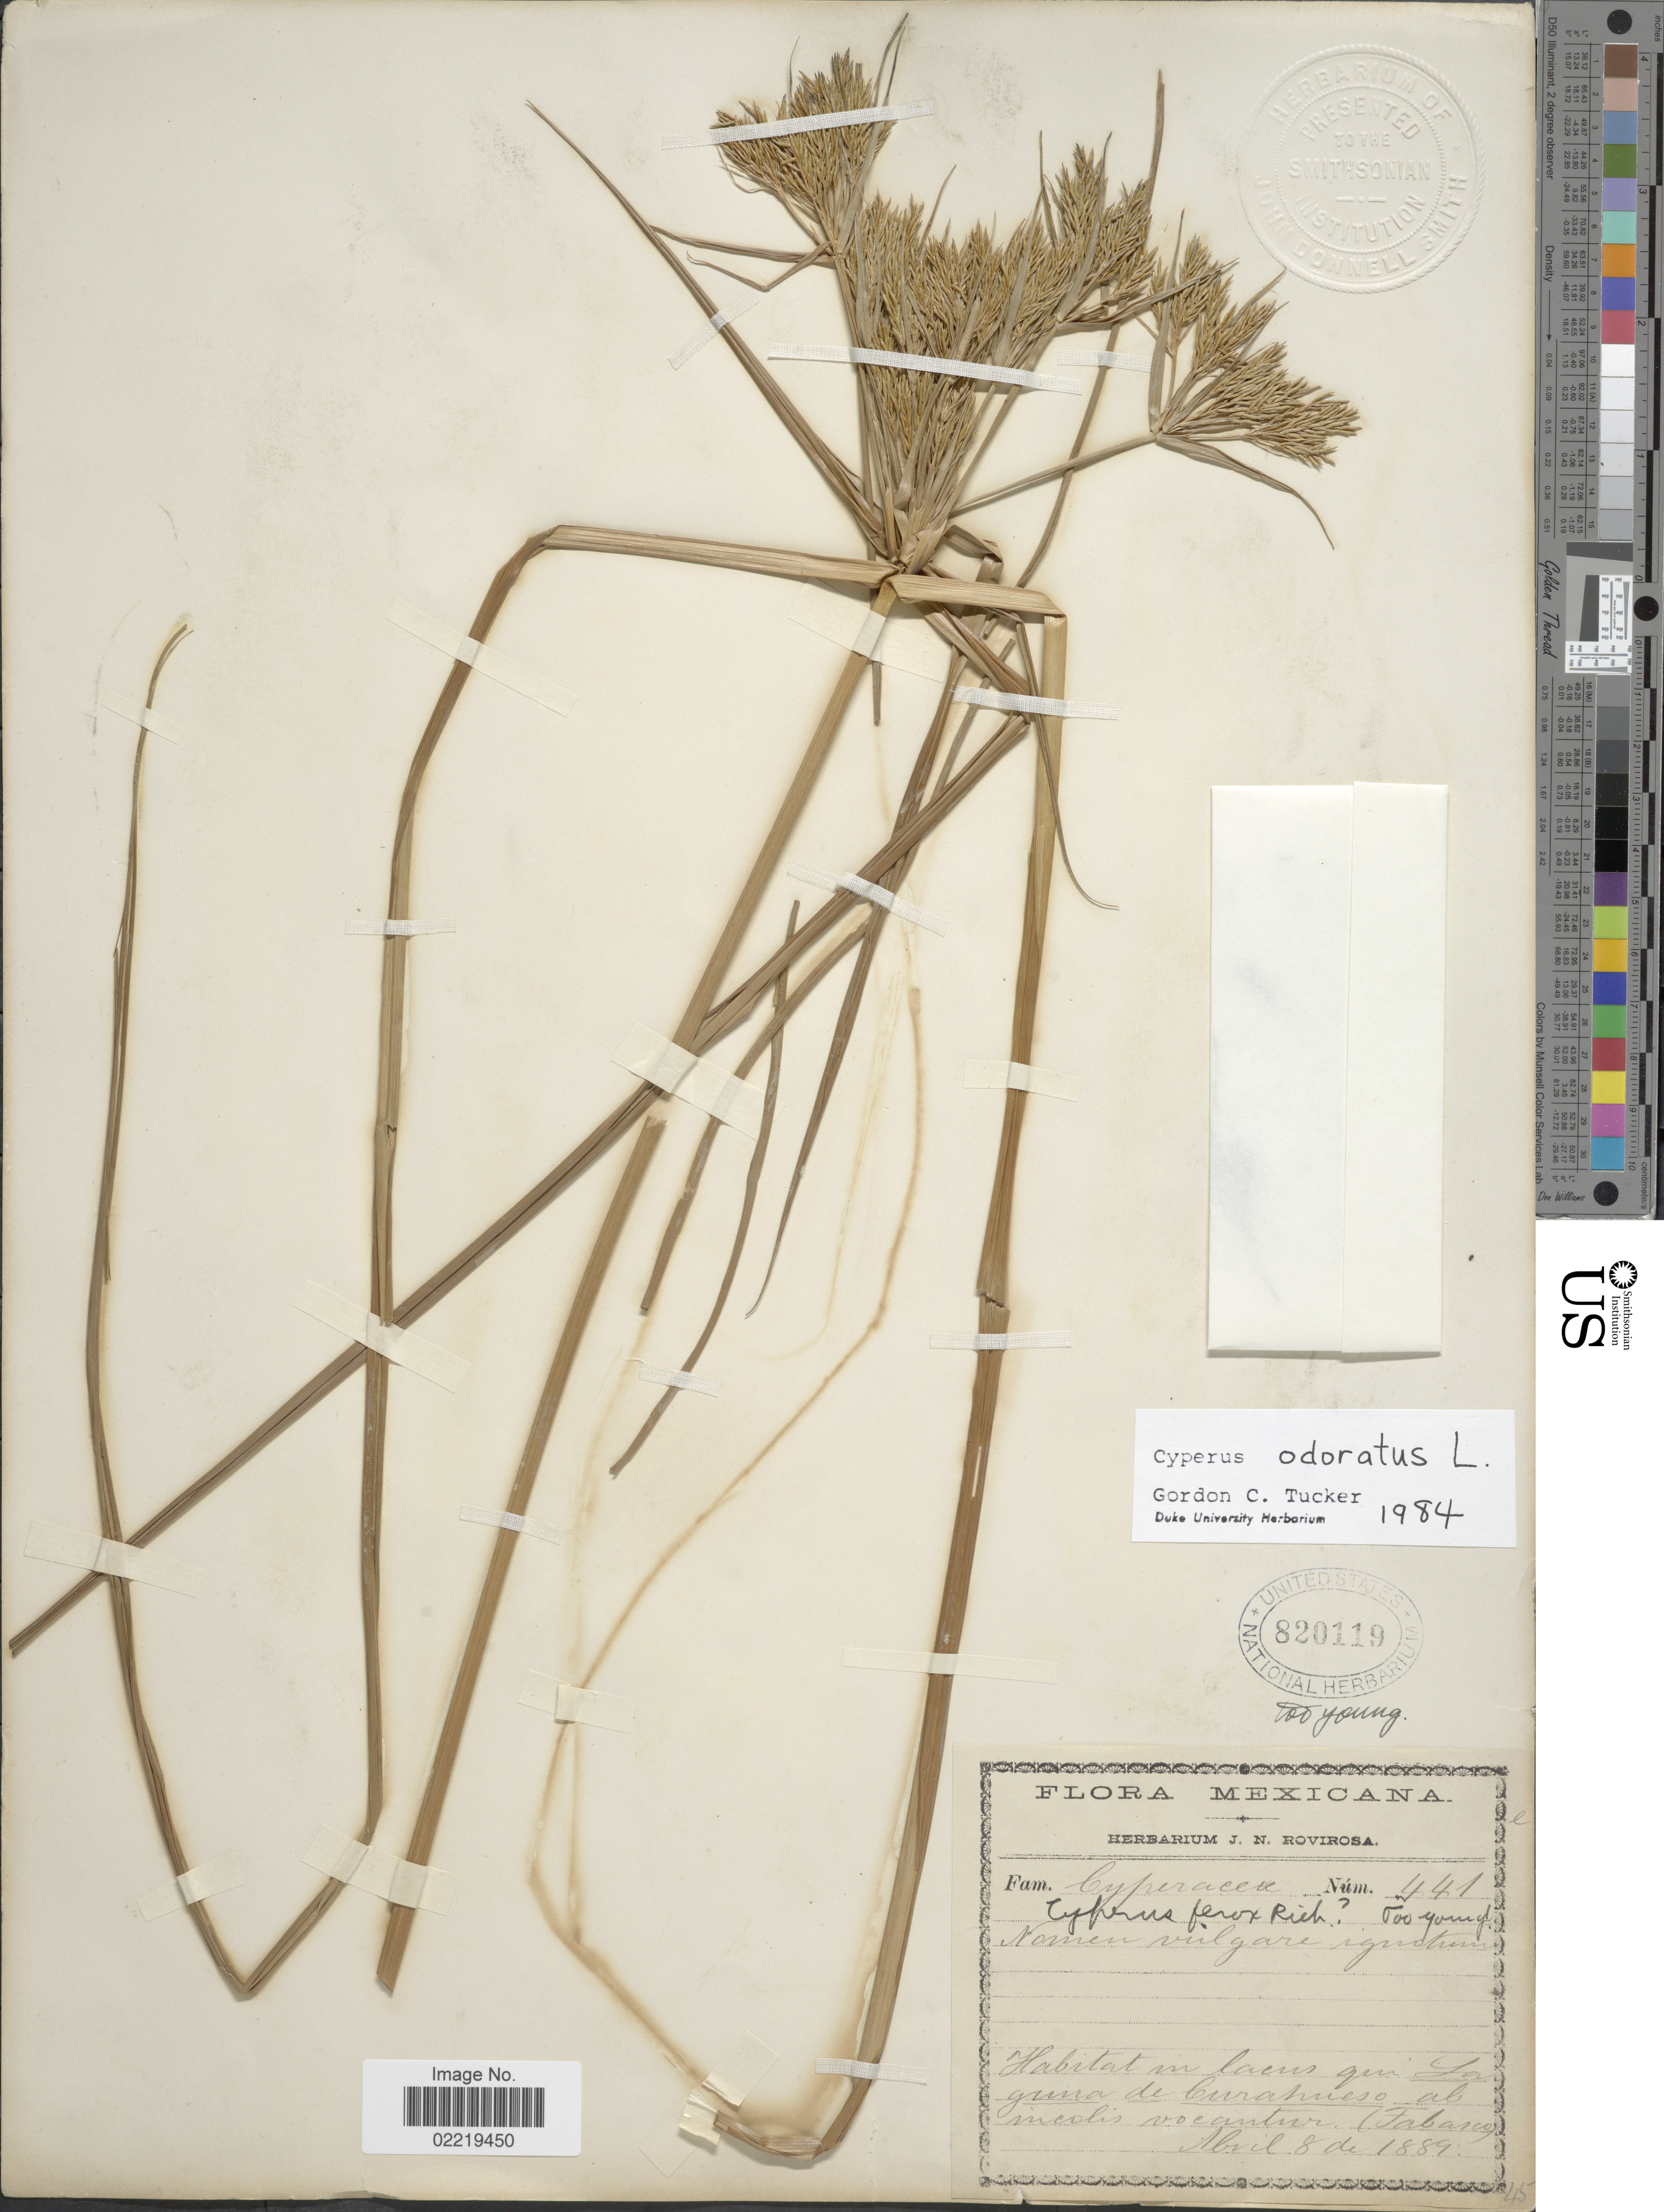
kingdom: Plantae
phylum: Tracheophyta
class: Liliopsida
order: Poales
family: Cyperaceae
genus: Cyperus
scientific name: Cyperus odoratus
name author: L.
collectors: ex herb. J. N. Rovirosa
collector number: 441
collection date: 1889-04-08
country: Mexico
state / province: Tabasco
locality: In lacus qui Laguna de Curahueso ab incolis vocantur (Tabasco).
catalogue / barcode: US 820119